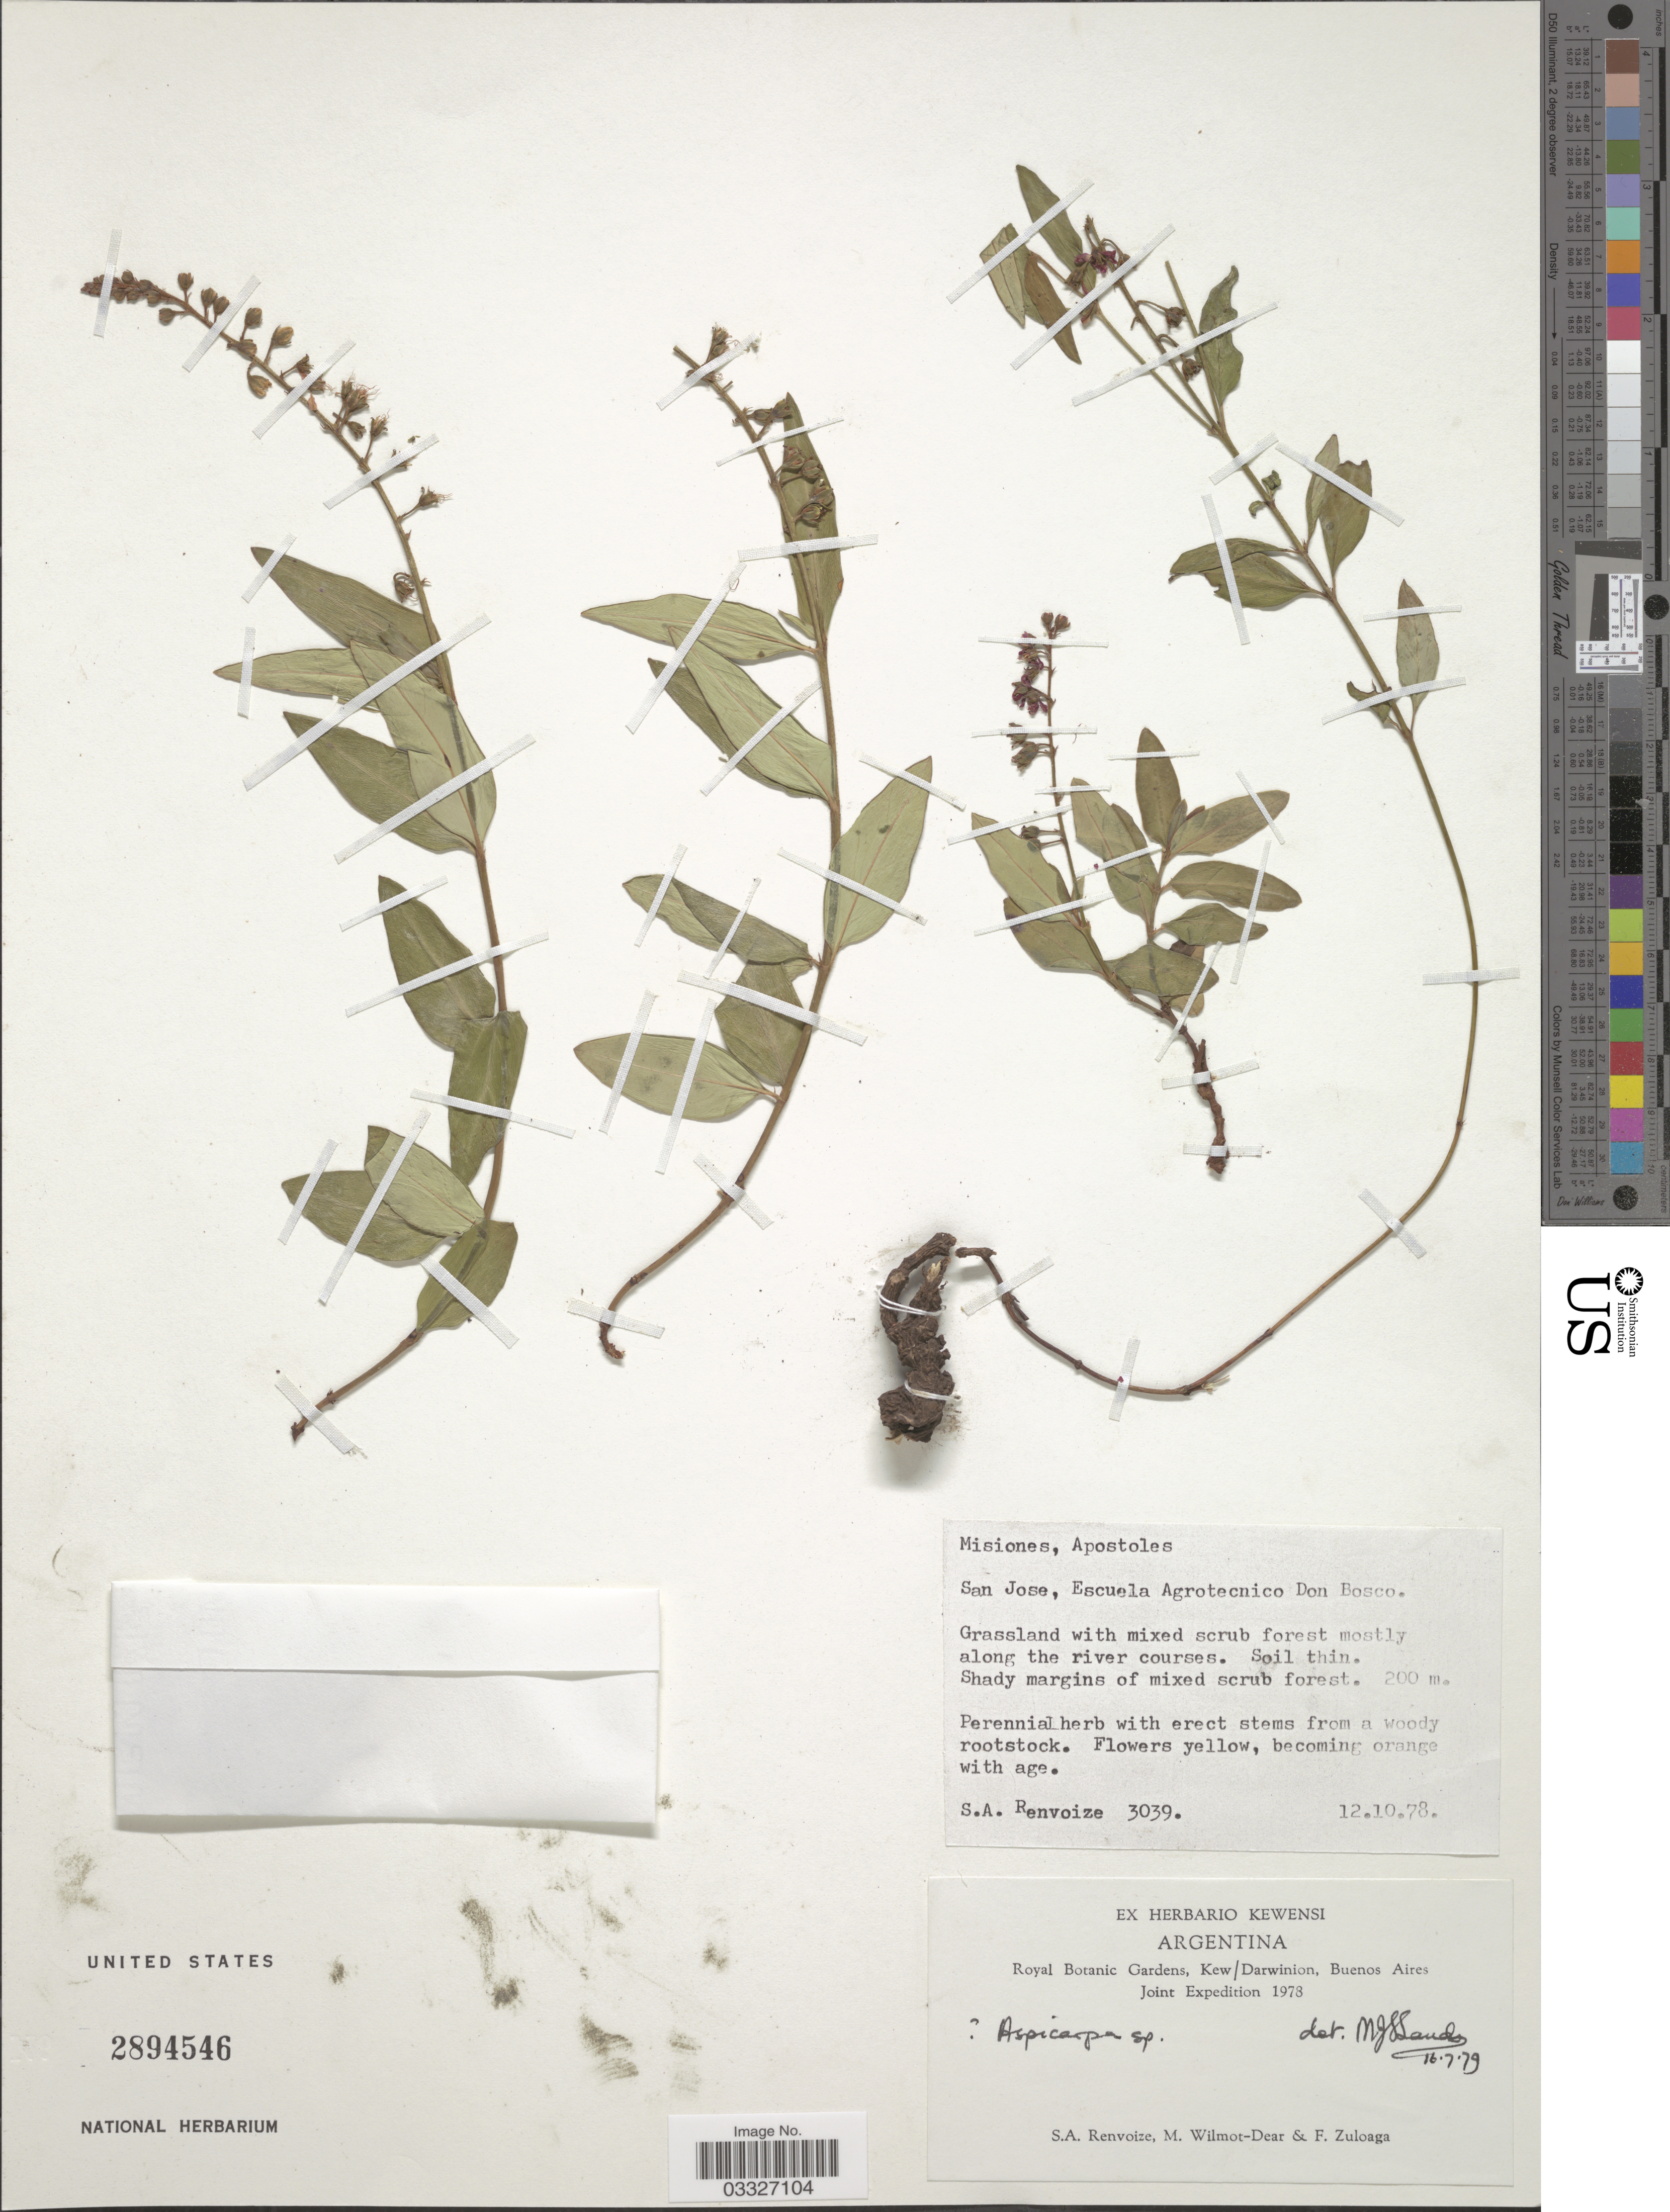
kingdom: Plantae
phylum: Tracheophyta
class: Magnoliopsida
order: Malpighiales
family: Malpighiaceae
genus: Aspicarpa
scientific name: Aspicarpa sp.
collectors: S. A. Renvoize, M. Wilmot-Dear & F. Zuloaga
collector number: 3039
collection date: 1978-10-12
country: Argentina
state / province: Misiones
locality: Apostoles. San Jose, Escuela Agrotecnico Don Bosco.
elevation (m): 200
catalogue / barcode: US 2894546